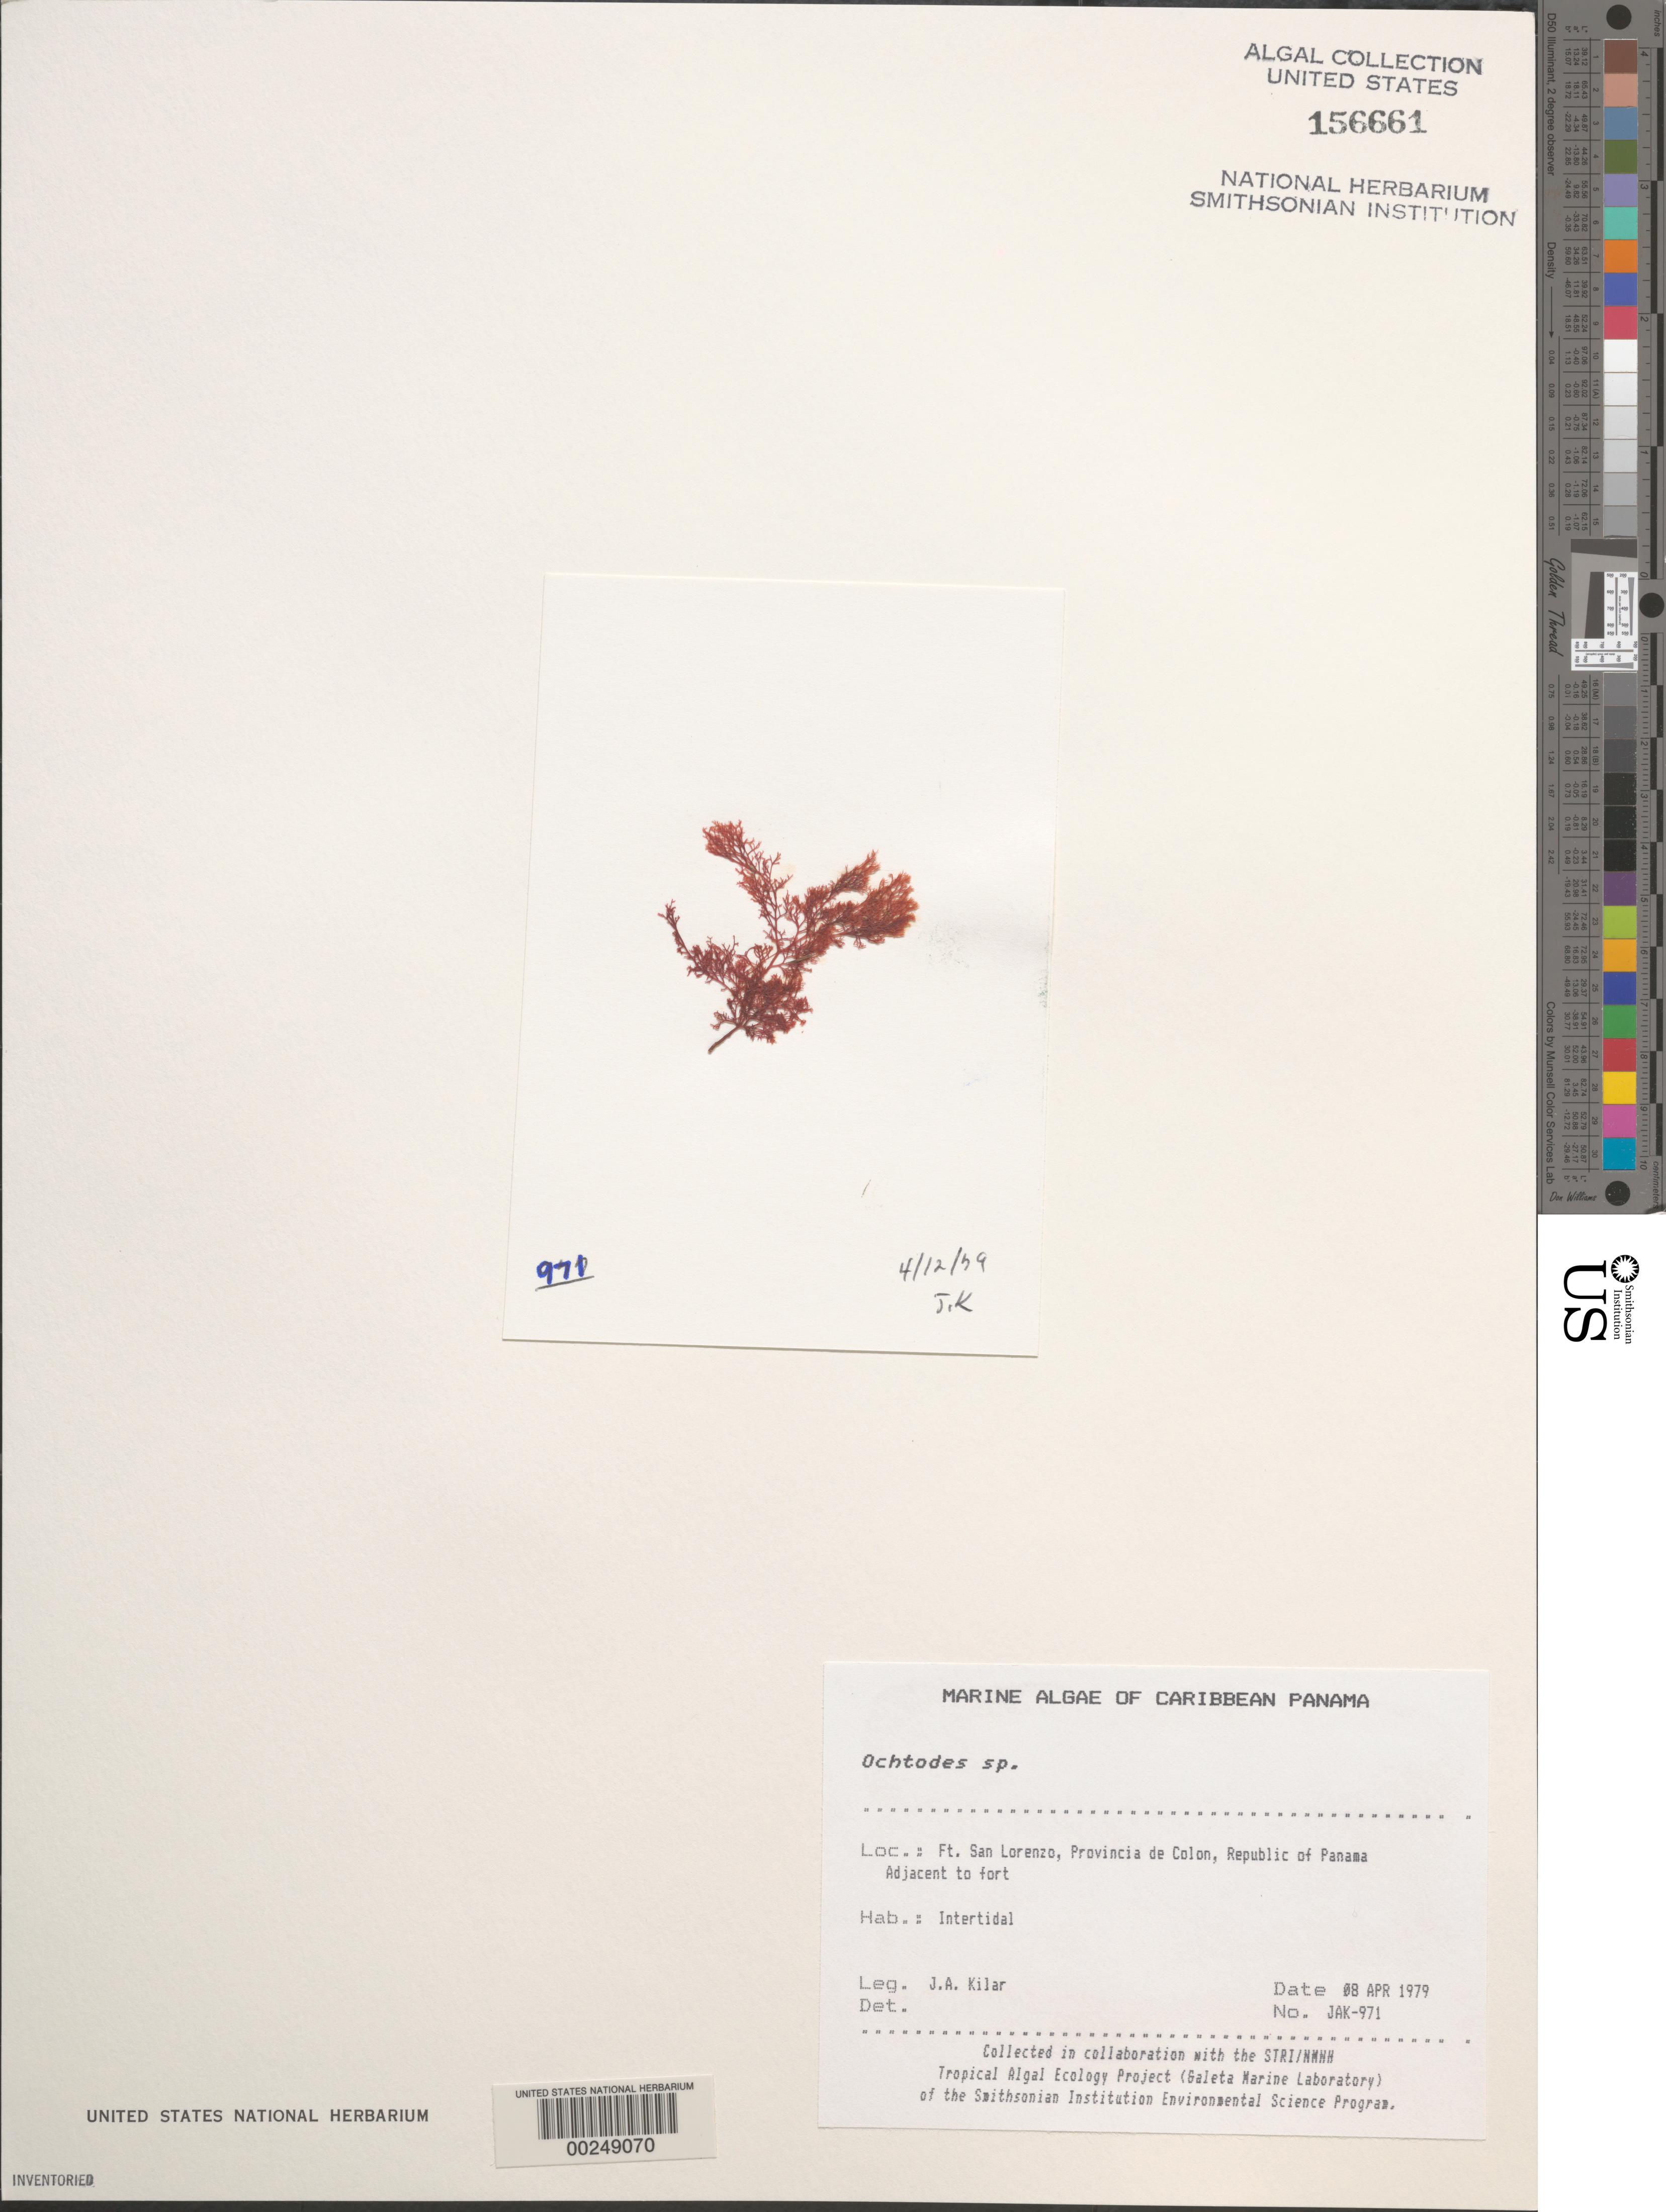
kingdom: Plantae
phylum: Rhodophyta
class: Florideophyceae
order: Gigartinales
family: Rhizophyllidaceae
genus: Ochtodes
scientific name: Ochtodes sp.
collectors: J. A. Kilar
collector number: JAK-971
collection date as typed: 08 Apr 1979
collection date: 1979-04-08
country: Panama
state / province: Colón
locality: Fort San Lorenzo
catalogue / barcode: US 156661